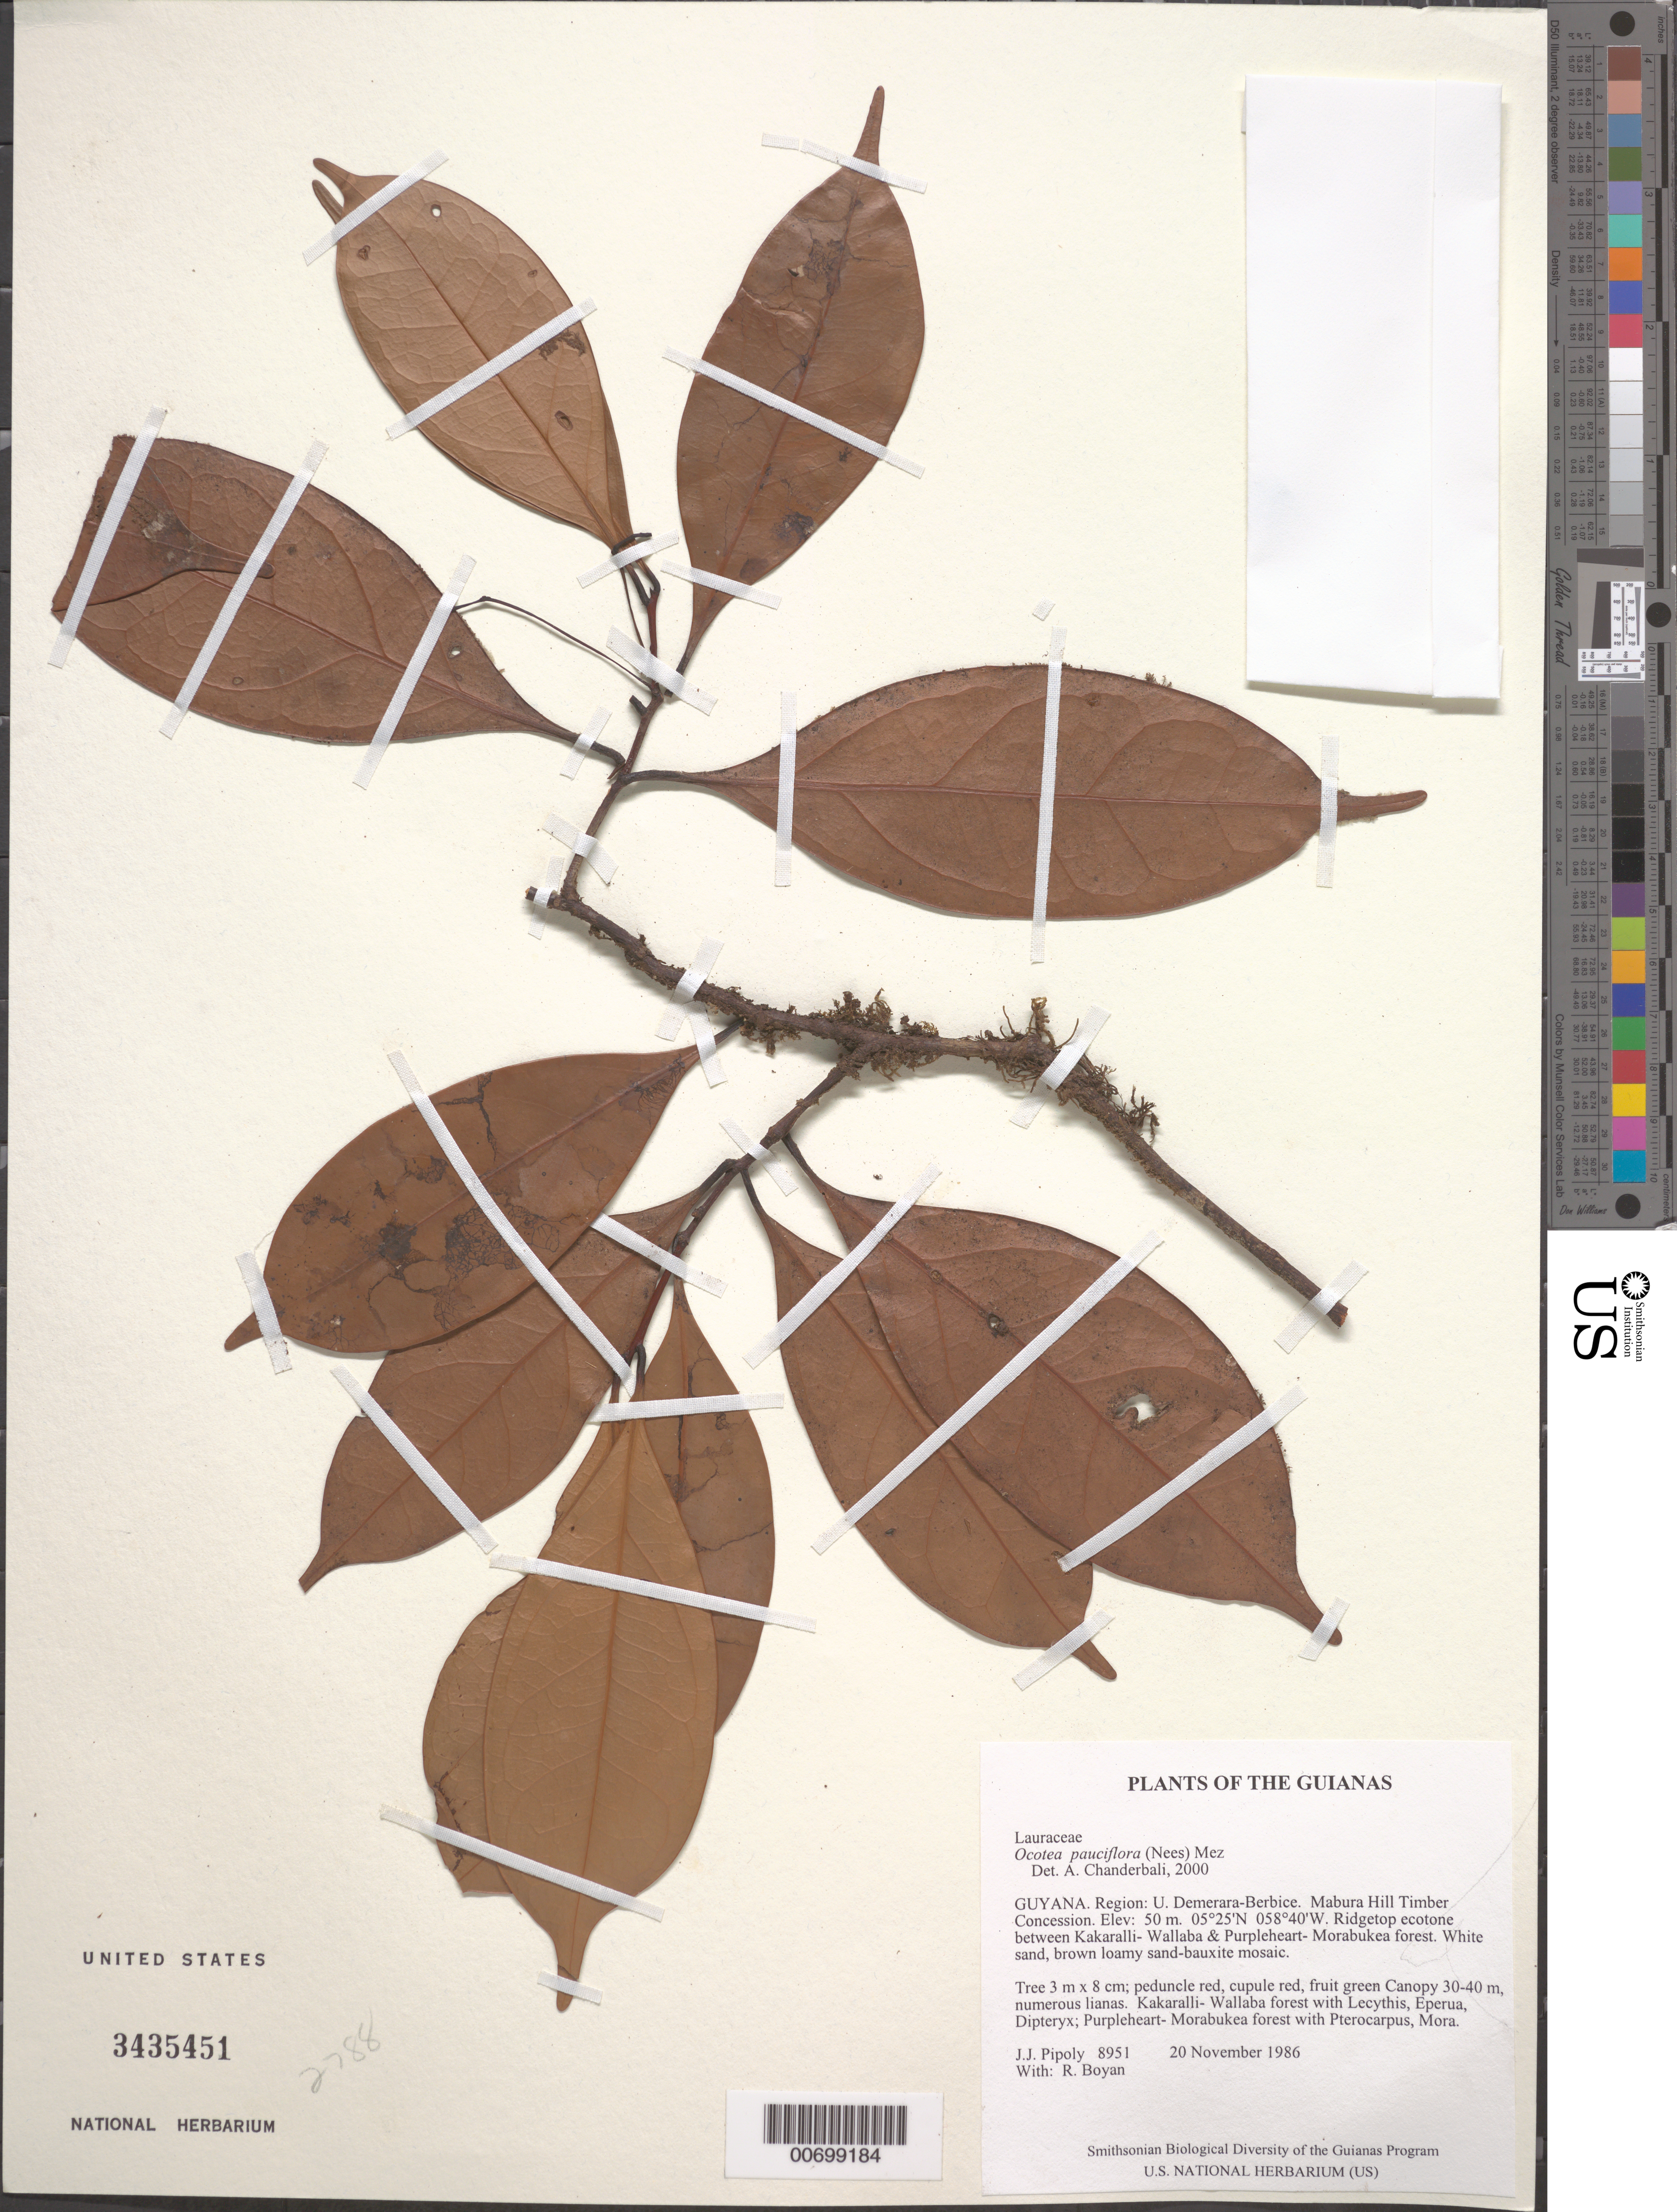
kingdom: Plantae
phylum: Tracheophyta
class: Magnoliopsida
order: Laurales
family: Lauraceae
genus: Ocotea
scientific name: Ocotea pauciflora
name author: (Nees) Mez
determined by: Chanderbali, Andre Shashi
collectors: J. J. Pipoly & R. Boyan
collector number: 8951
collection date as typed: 20 November 1986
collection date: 1986-11-20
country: Guyana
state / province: U. Demerara-Berbice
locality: Mabura Hill Timber Concession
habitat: Ridgetop ecotone between Kakaralli- Wallaba & Purpleheart- Morabukea forest. White sand, brown loamy sand-bauxite mosaic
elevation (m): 50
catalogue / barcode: US 3435451